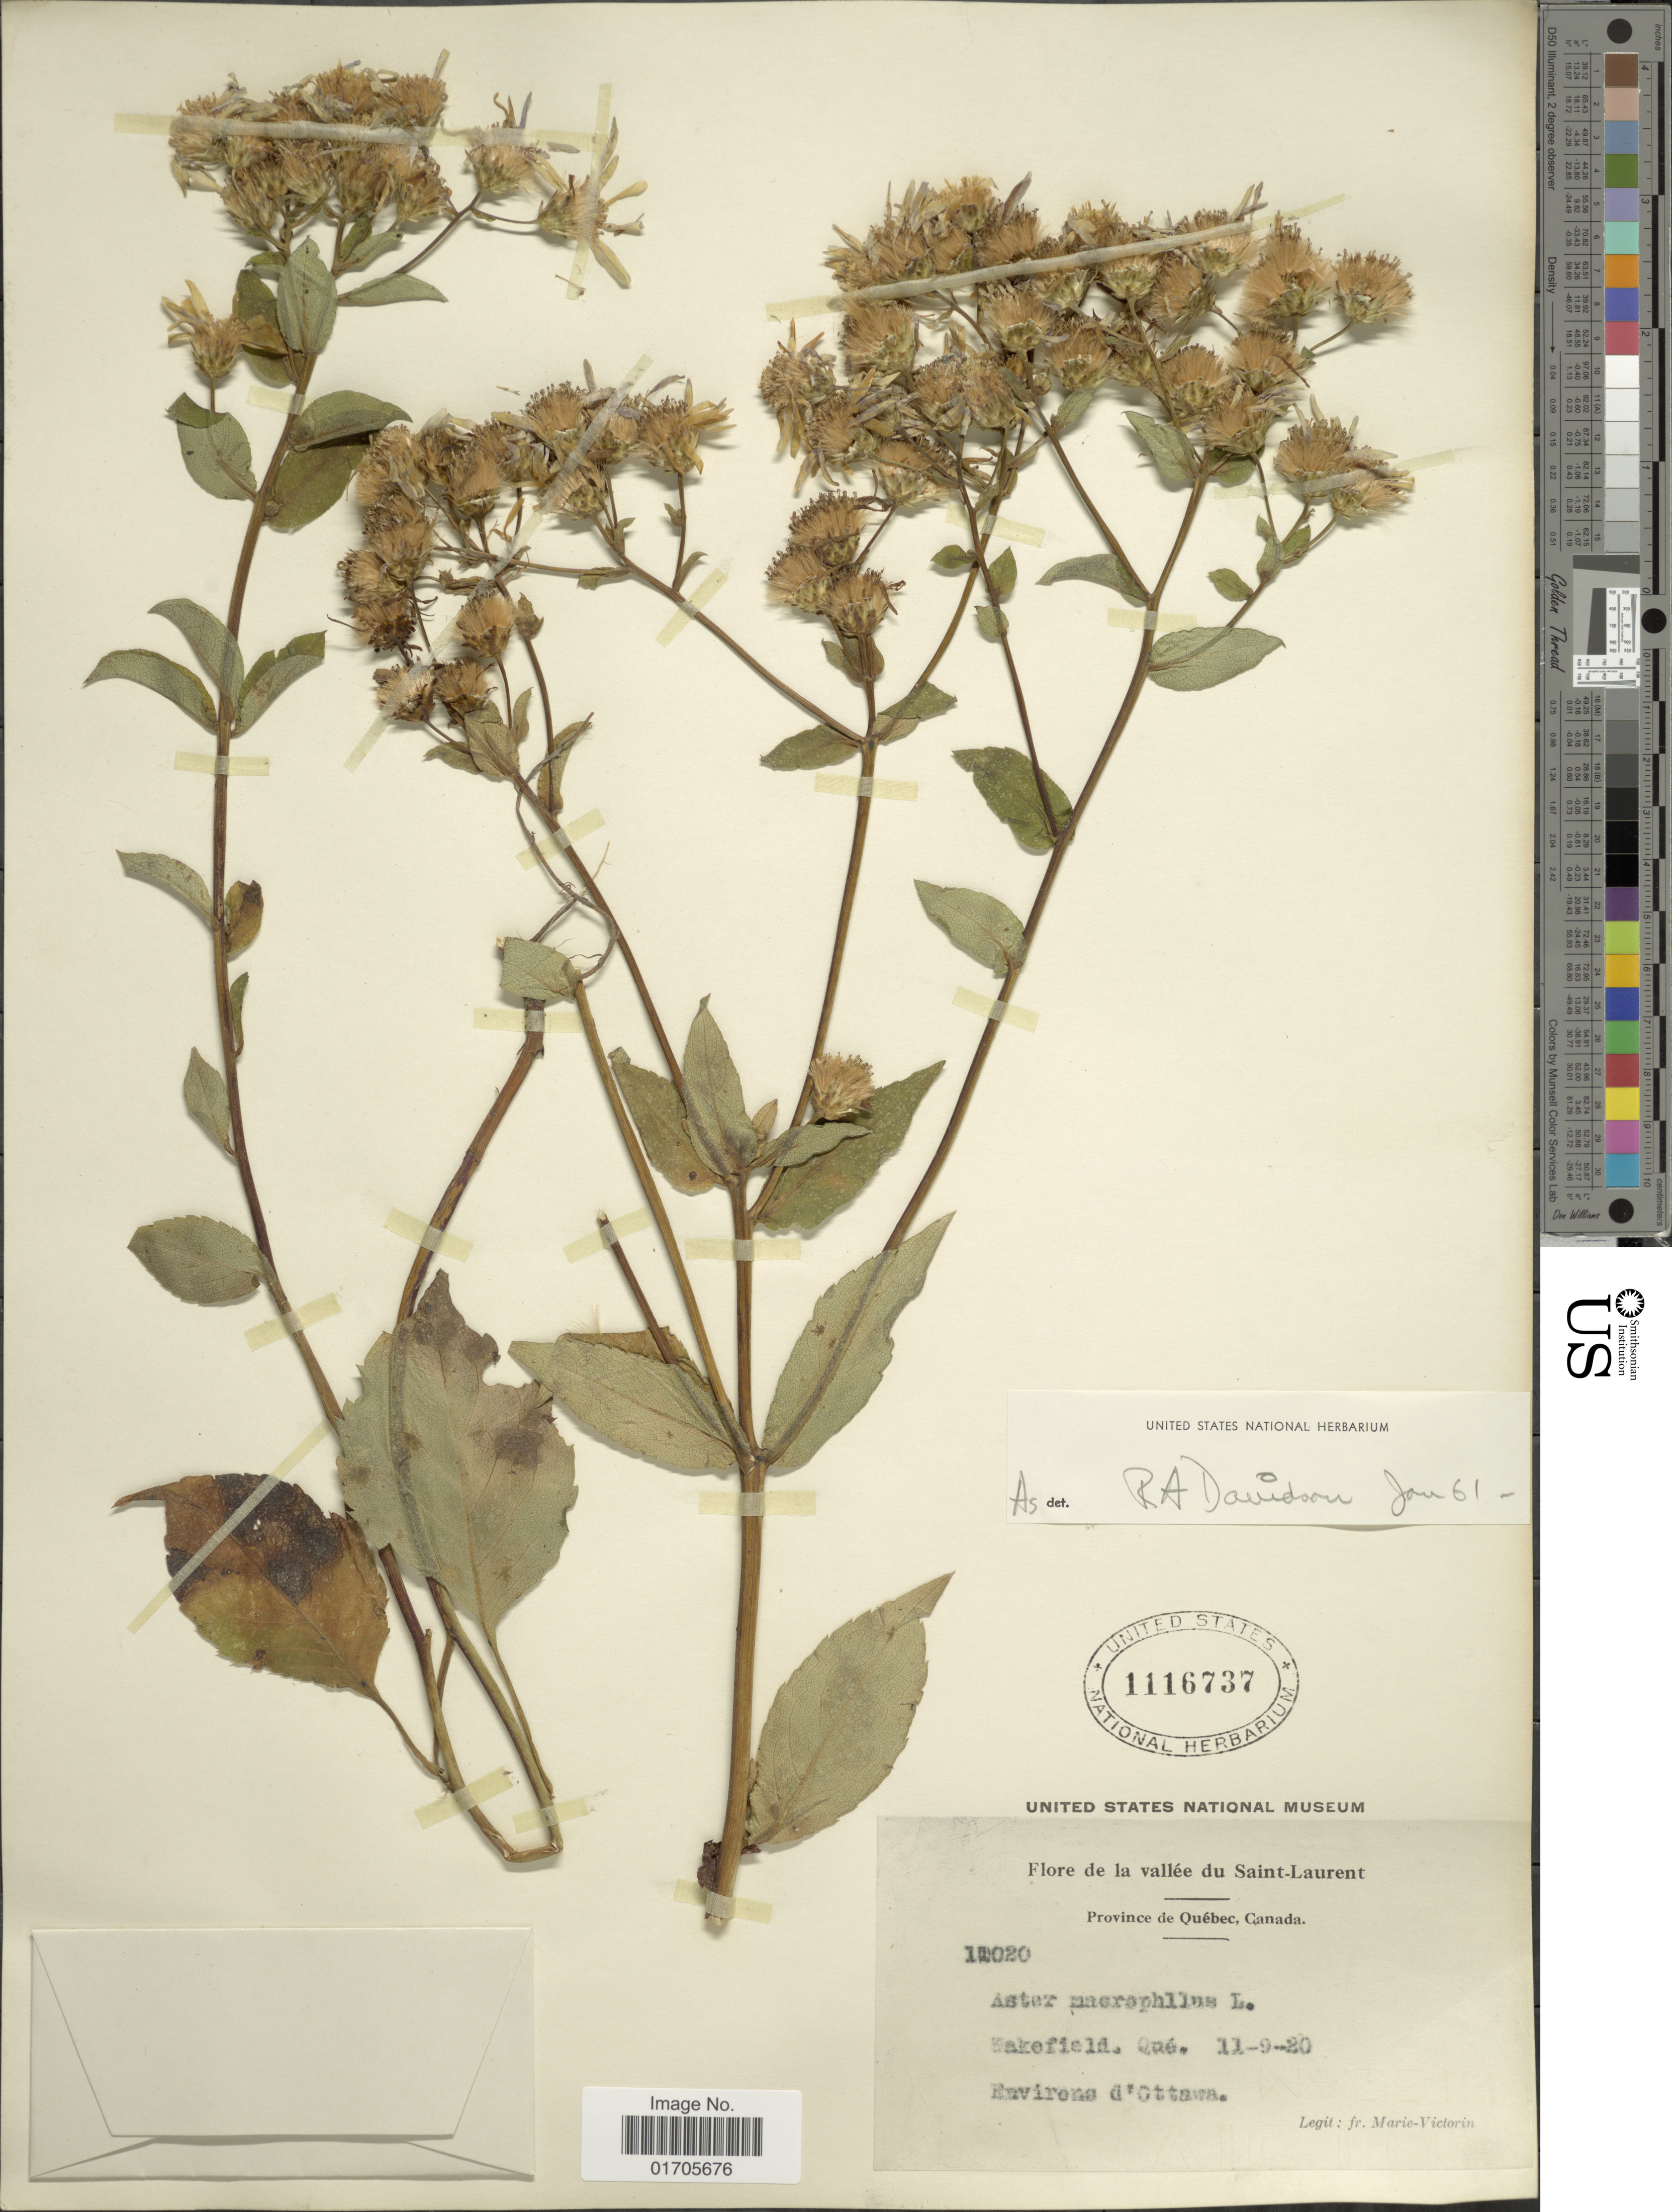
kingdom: Plantae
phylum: Tracheophyta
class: Magnoliopsida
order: Asterales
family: Asteraceae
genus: Eurybia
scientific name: Eurybia macrophylla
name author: (L.) Cass.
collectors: F. Marie-Victorin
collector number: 11020*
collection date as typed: Transcribed d/m/y: 11/9/20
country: Canada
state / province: Quebec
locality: Vallée du Saint-Laurent. Province de Québec, Canada. Wakefield. Environs d'Ottawa.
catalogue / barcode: US 1116737